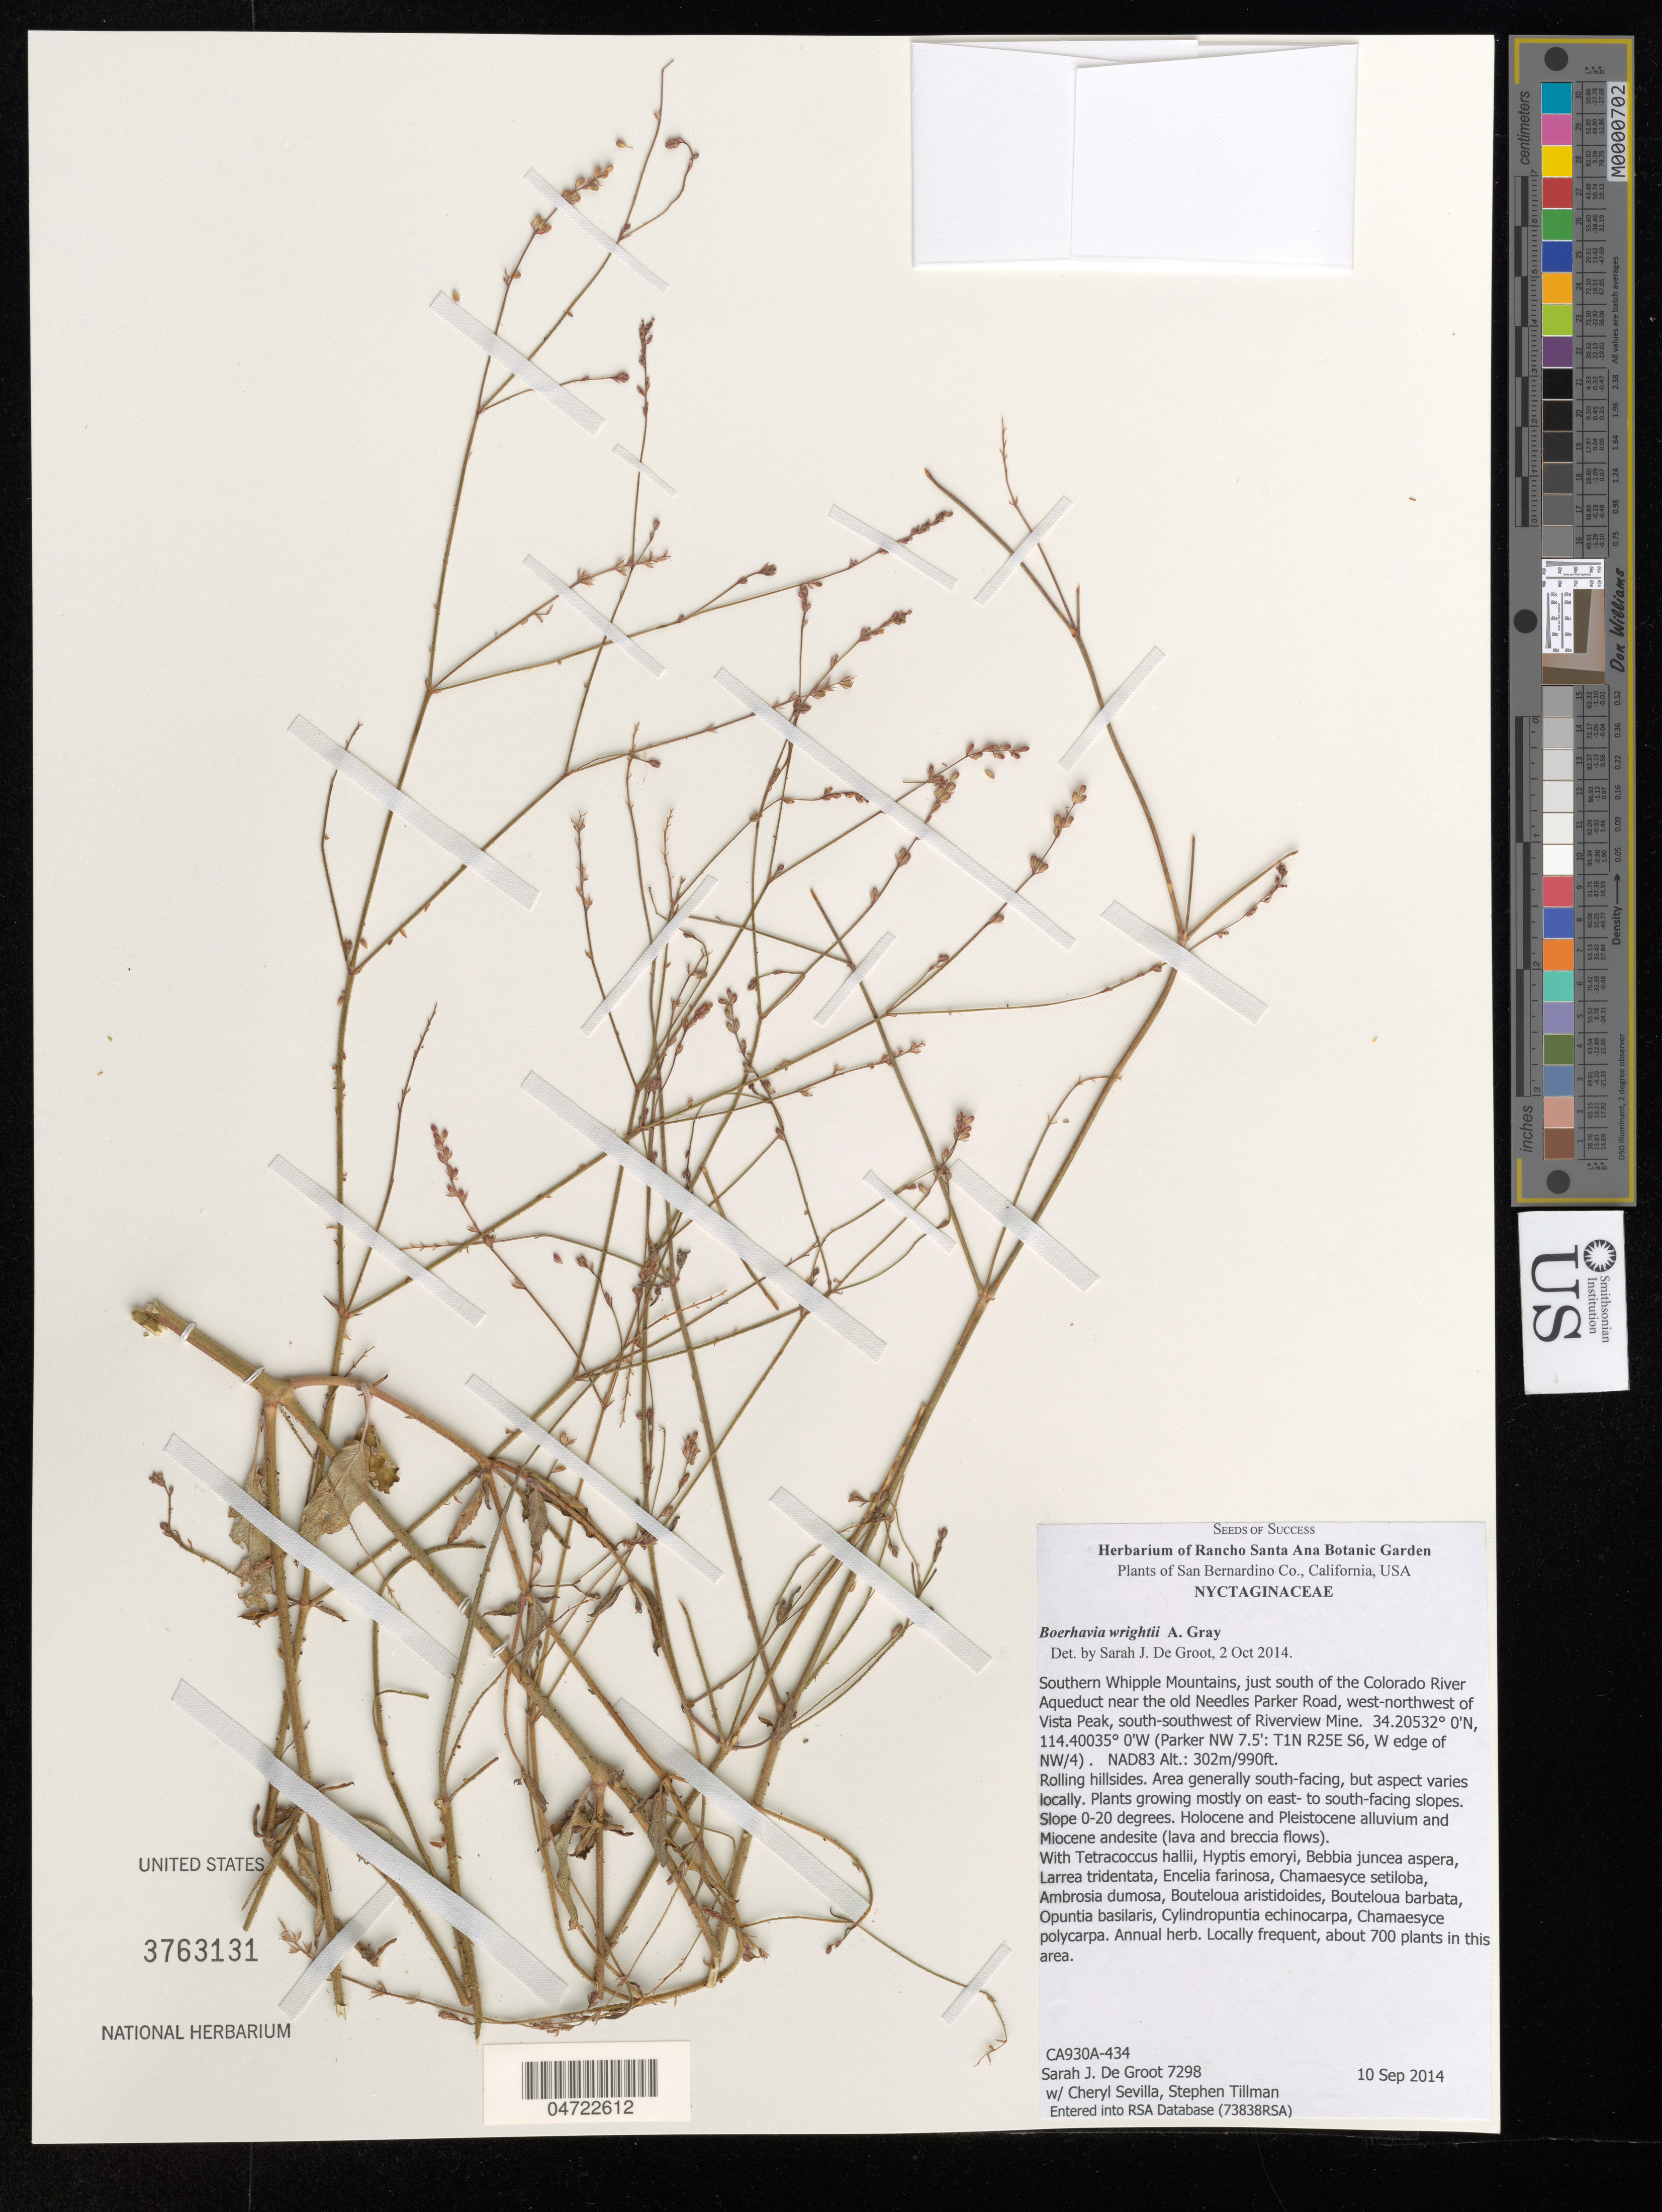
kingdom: Plantae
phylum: Tracheophyta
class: Magnoliopsida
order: Caryophyllales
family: Nyctaginaceae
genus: Boerhavia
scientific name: Boerhavia wrightii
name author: A. Gray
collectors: S. De Groot, C. Sevilla & S. Tillman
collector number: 7298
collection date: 2014-09-10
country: United States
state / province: California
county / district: San Bernardino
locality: San Bernardino Co. Southern Whipple Mountains, just south of the Colorado River Aqueduct near the old Needles Parker Road, west-northwest of Vista Peak, south-southwest of Riverview Mine. (Parker NW 7.5': T1N R25E S6, W edge of NW/4).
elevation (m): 302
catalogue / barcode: US 3763131